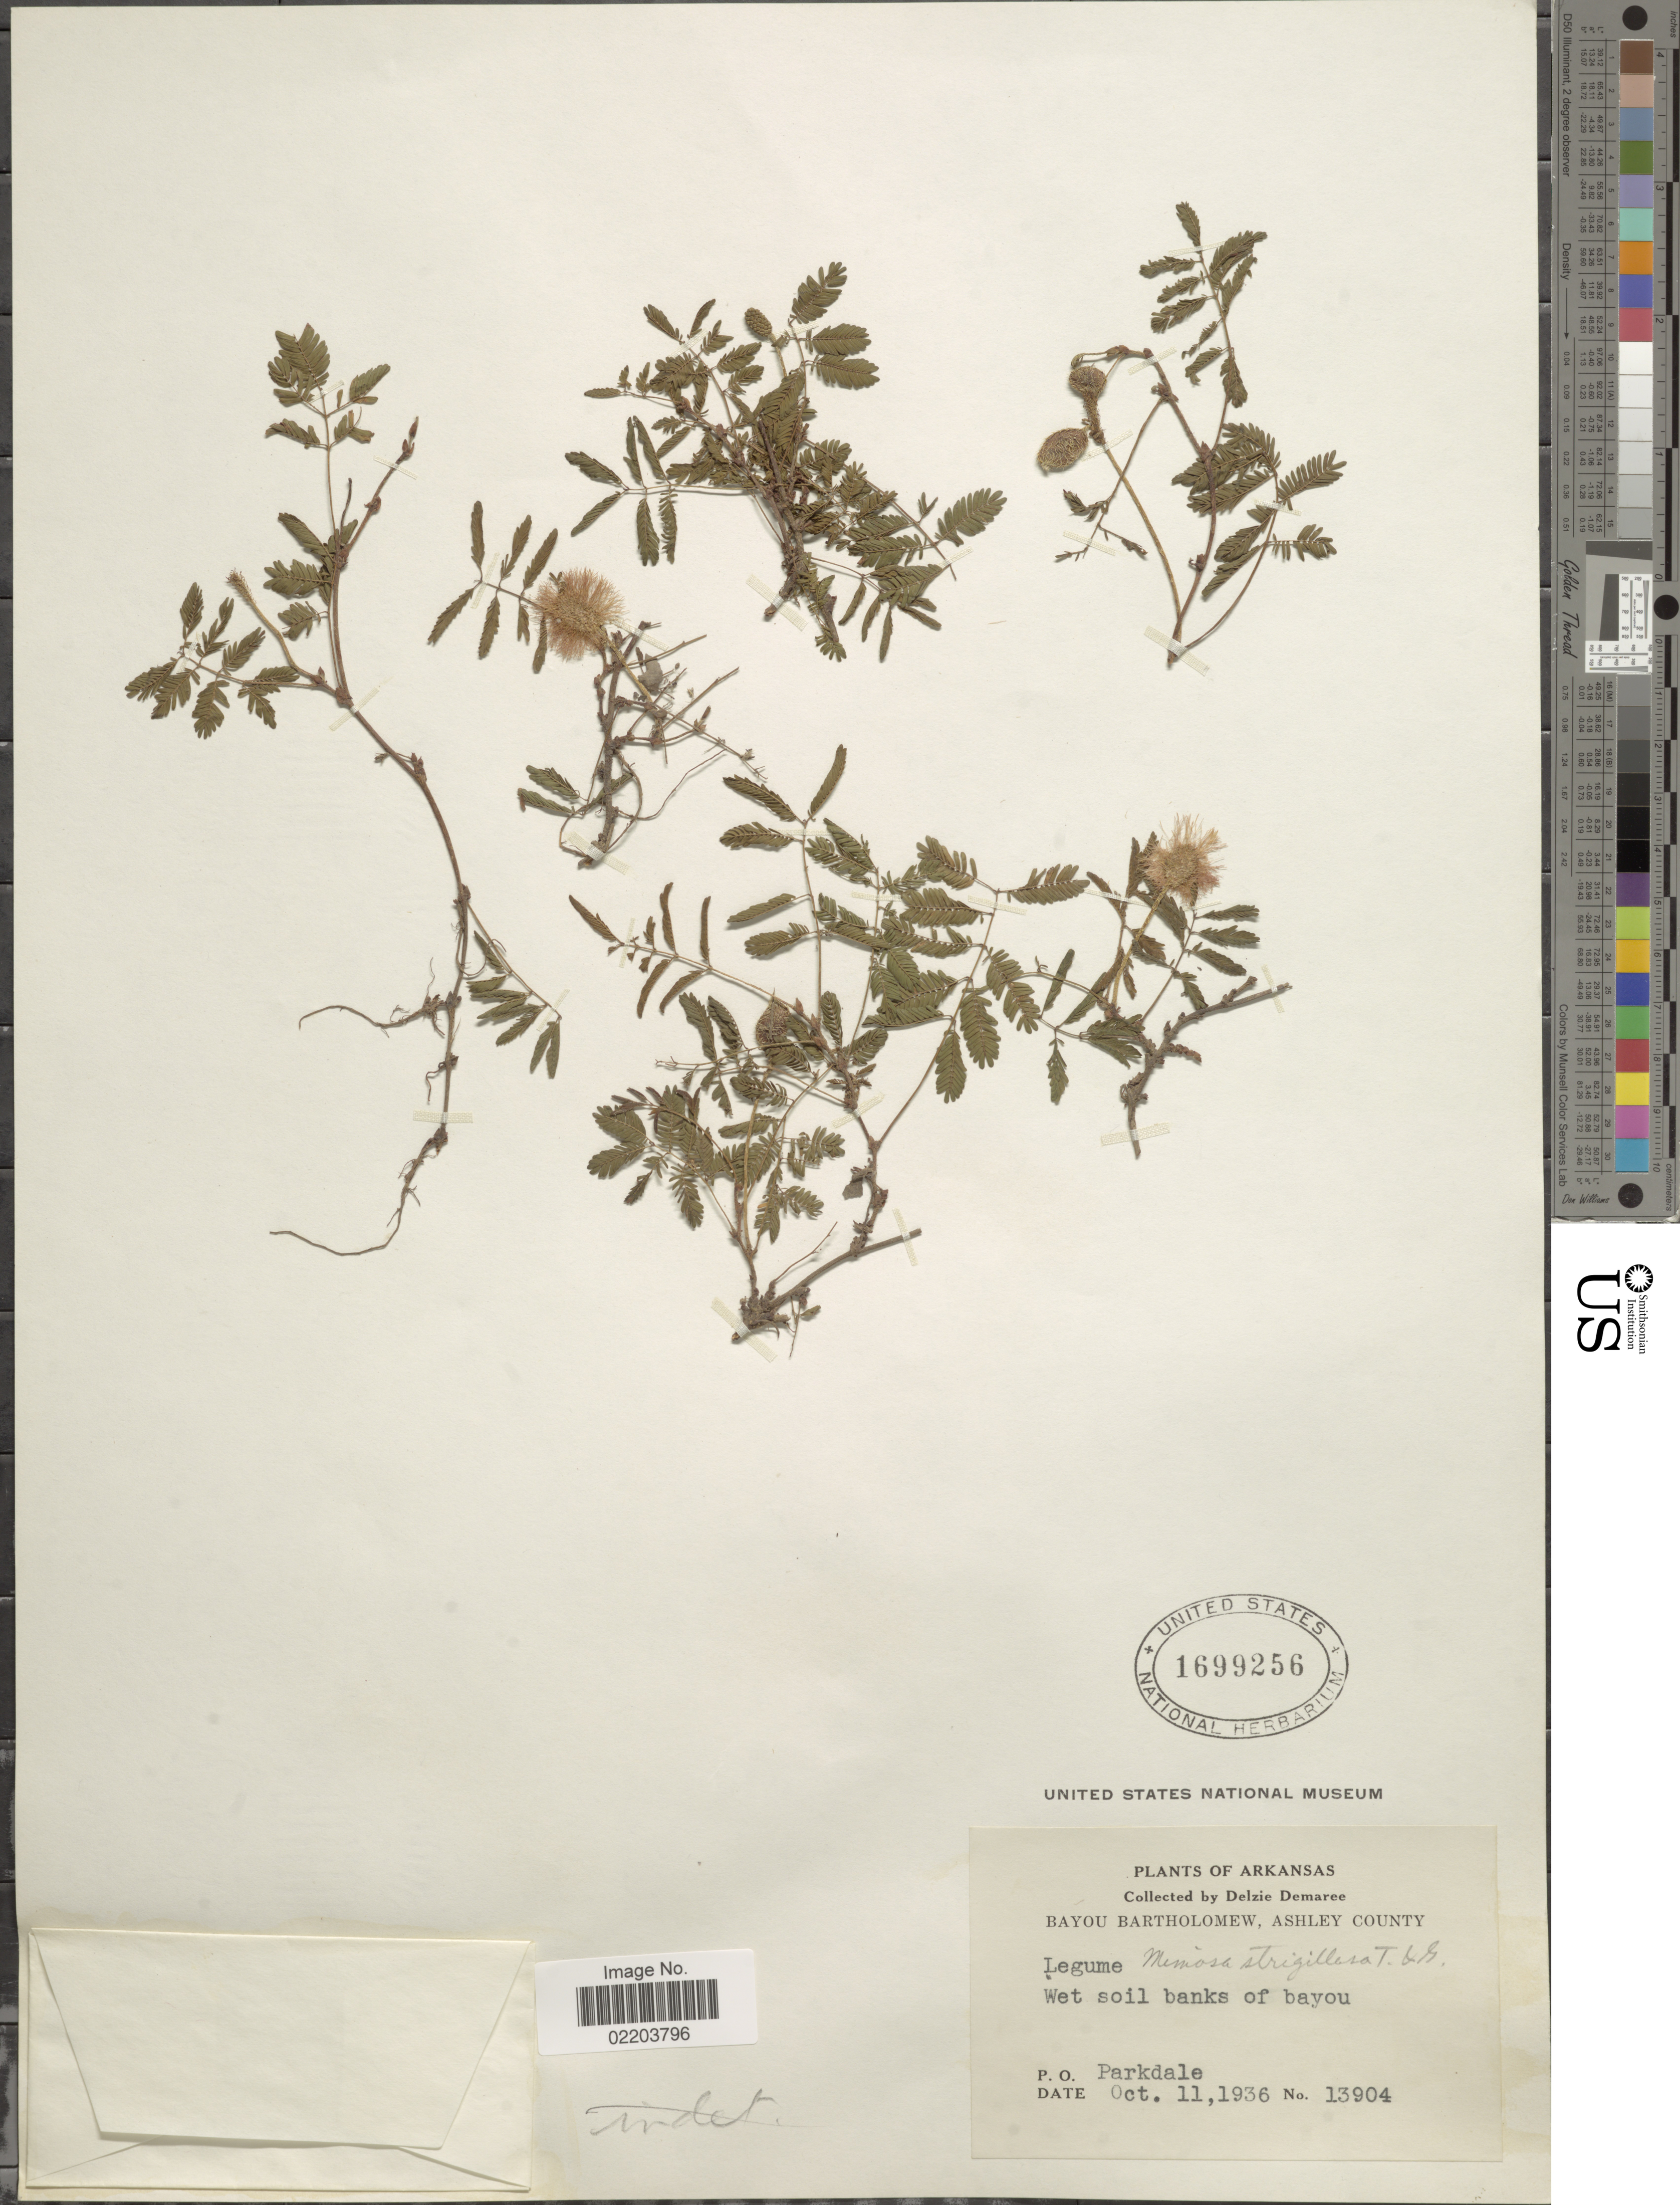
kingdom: Plantae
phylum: Tracheophyta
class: Magnoliopsida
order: Fabales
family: Fabaceae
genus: Mimosa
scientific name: Mimosa strigillosa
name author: Torr. & A. Gray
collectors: D. Demaree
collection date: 1936-10-11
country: United States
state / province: Arkansas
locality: Bayou Bartholomew, Ashley County, Wet soil banks of bayou, P.O. Parkdale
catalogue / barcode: US 1699256